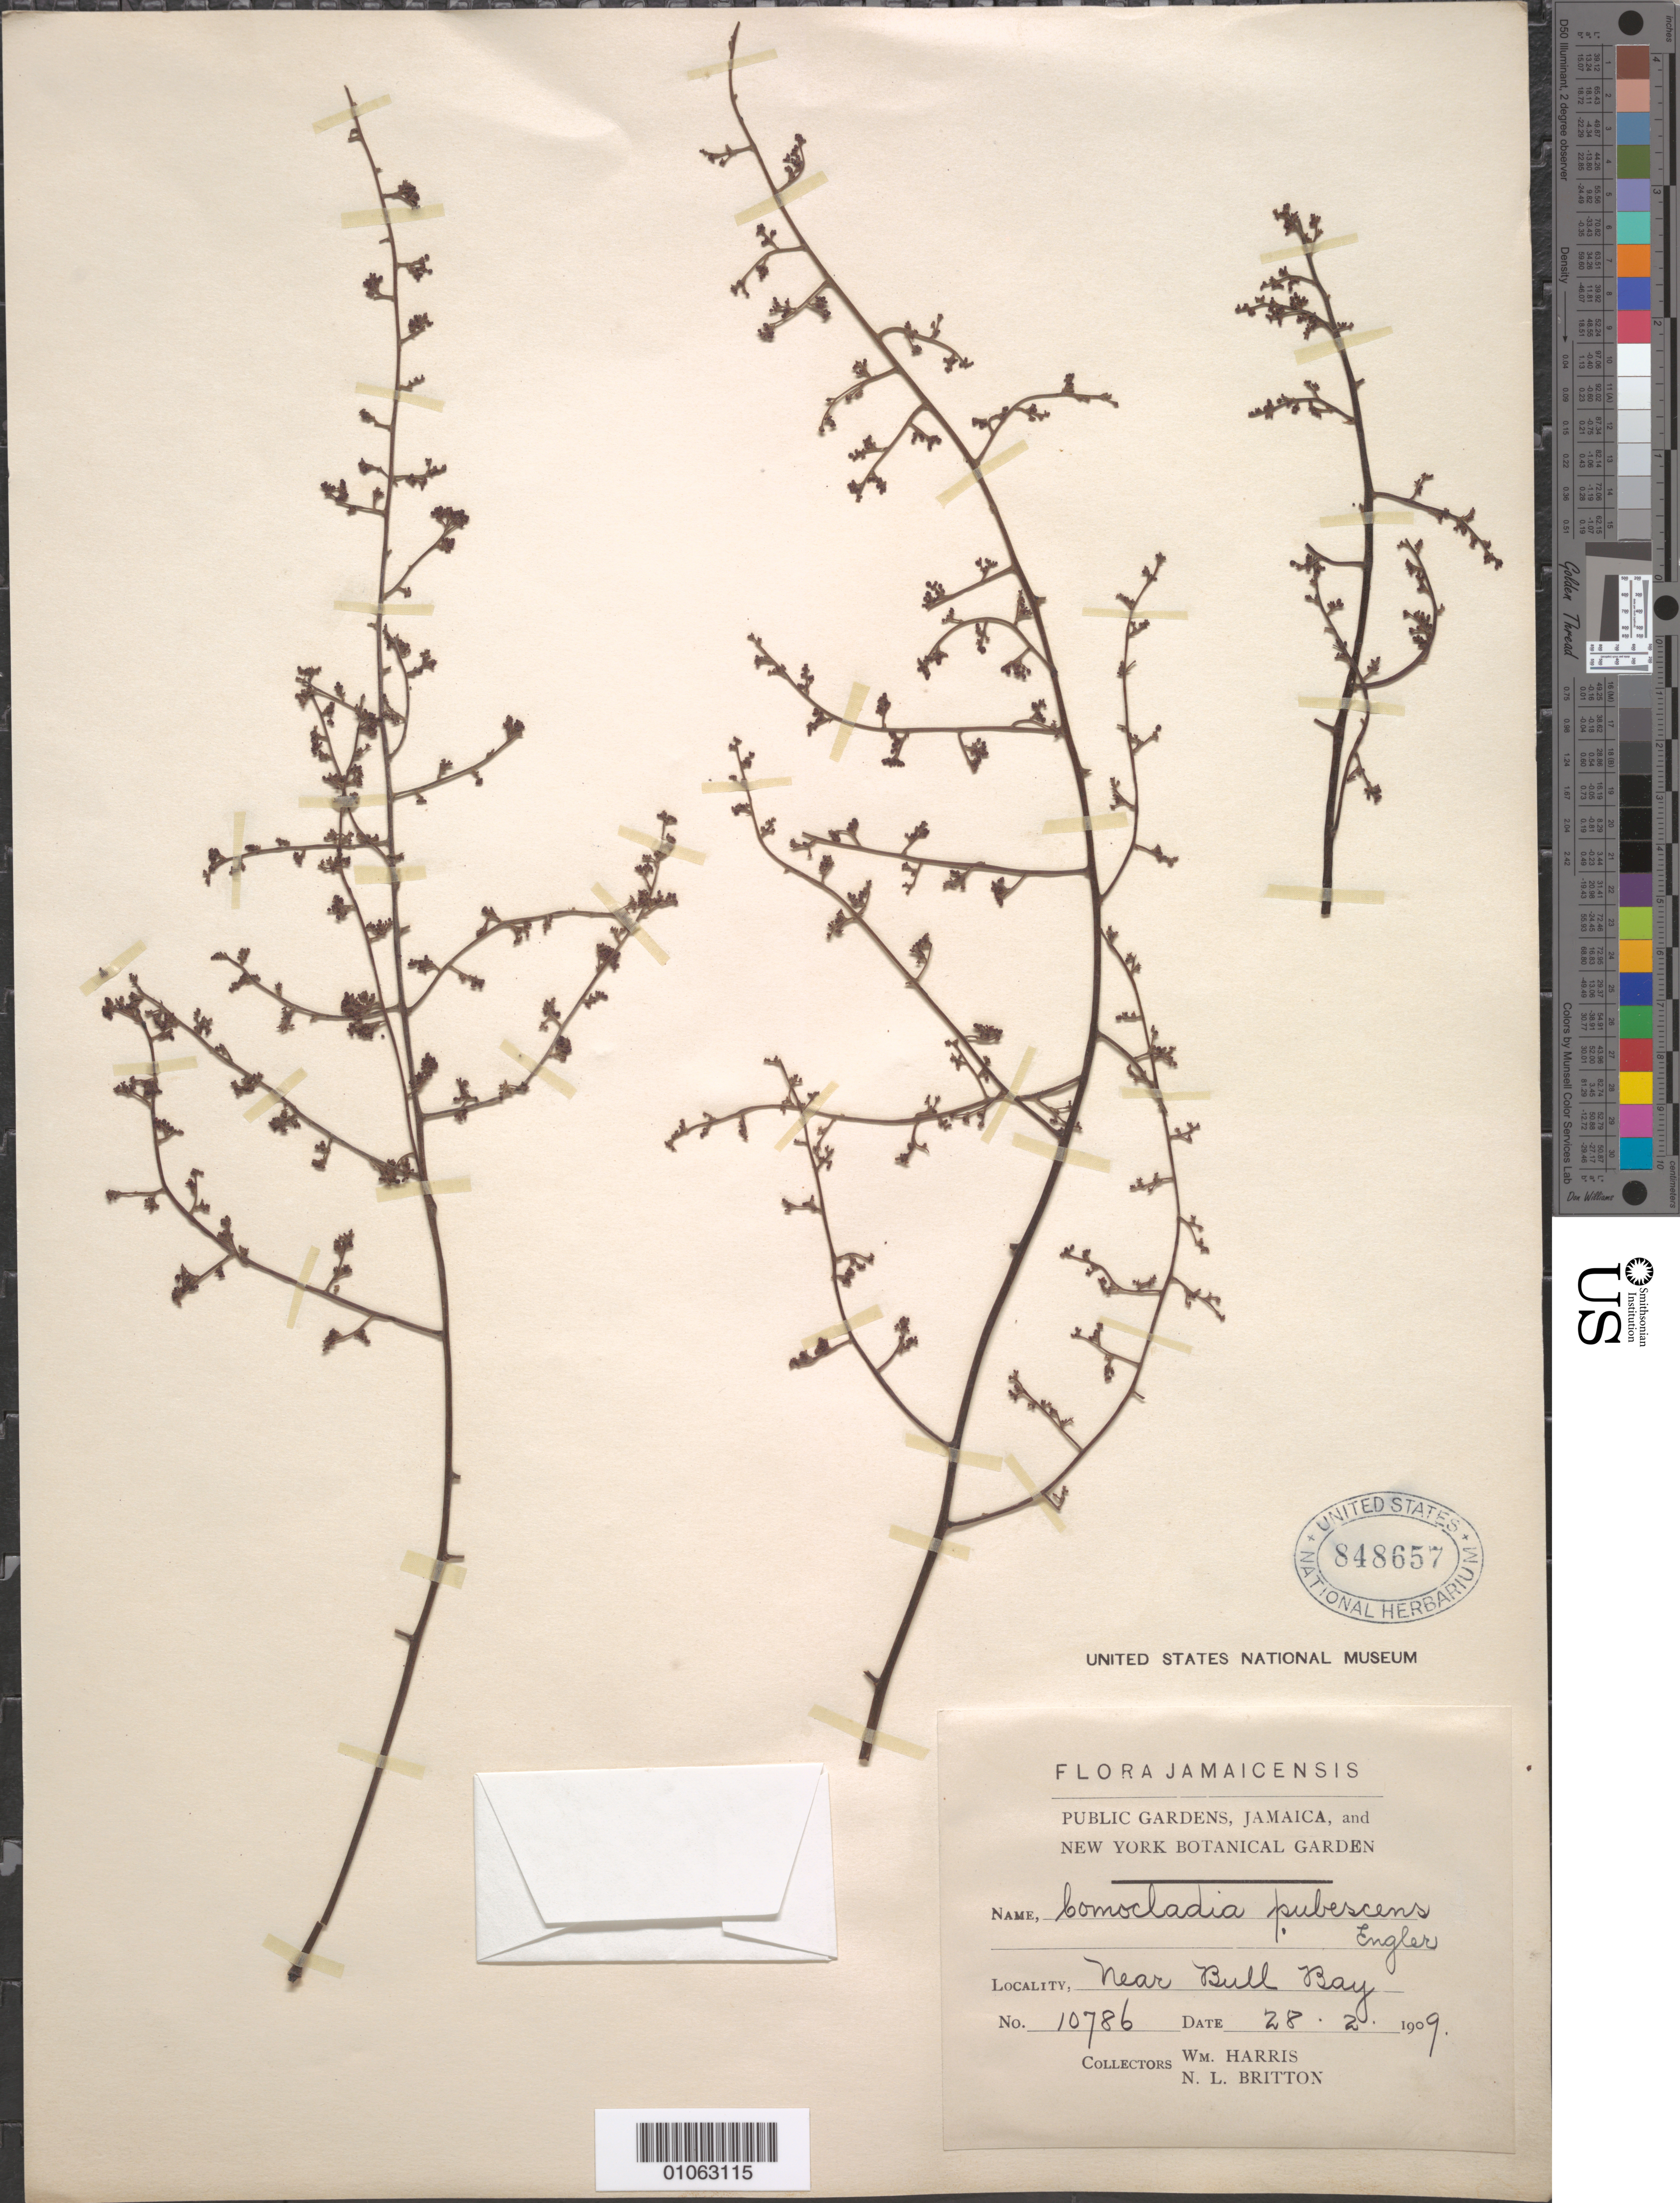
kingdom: Plantae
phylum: Tracheophyta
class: Magnoliopsida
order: Sapindales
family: Anacardiaceae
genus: Comocladia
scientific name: Comocladia pubescens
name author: Engl.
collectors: W. Harris & N. Britton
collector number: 10786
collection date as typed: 28 Feb 1909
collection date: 1909-02-28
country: Jamaica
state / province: Kingston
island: Jamaica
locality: Near Bull Bay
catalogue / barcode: US 848657